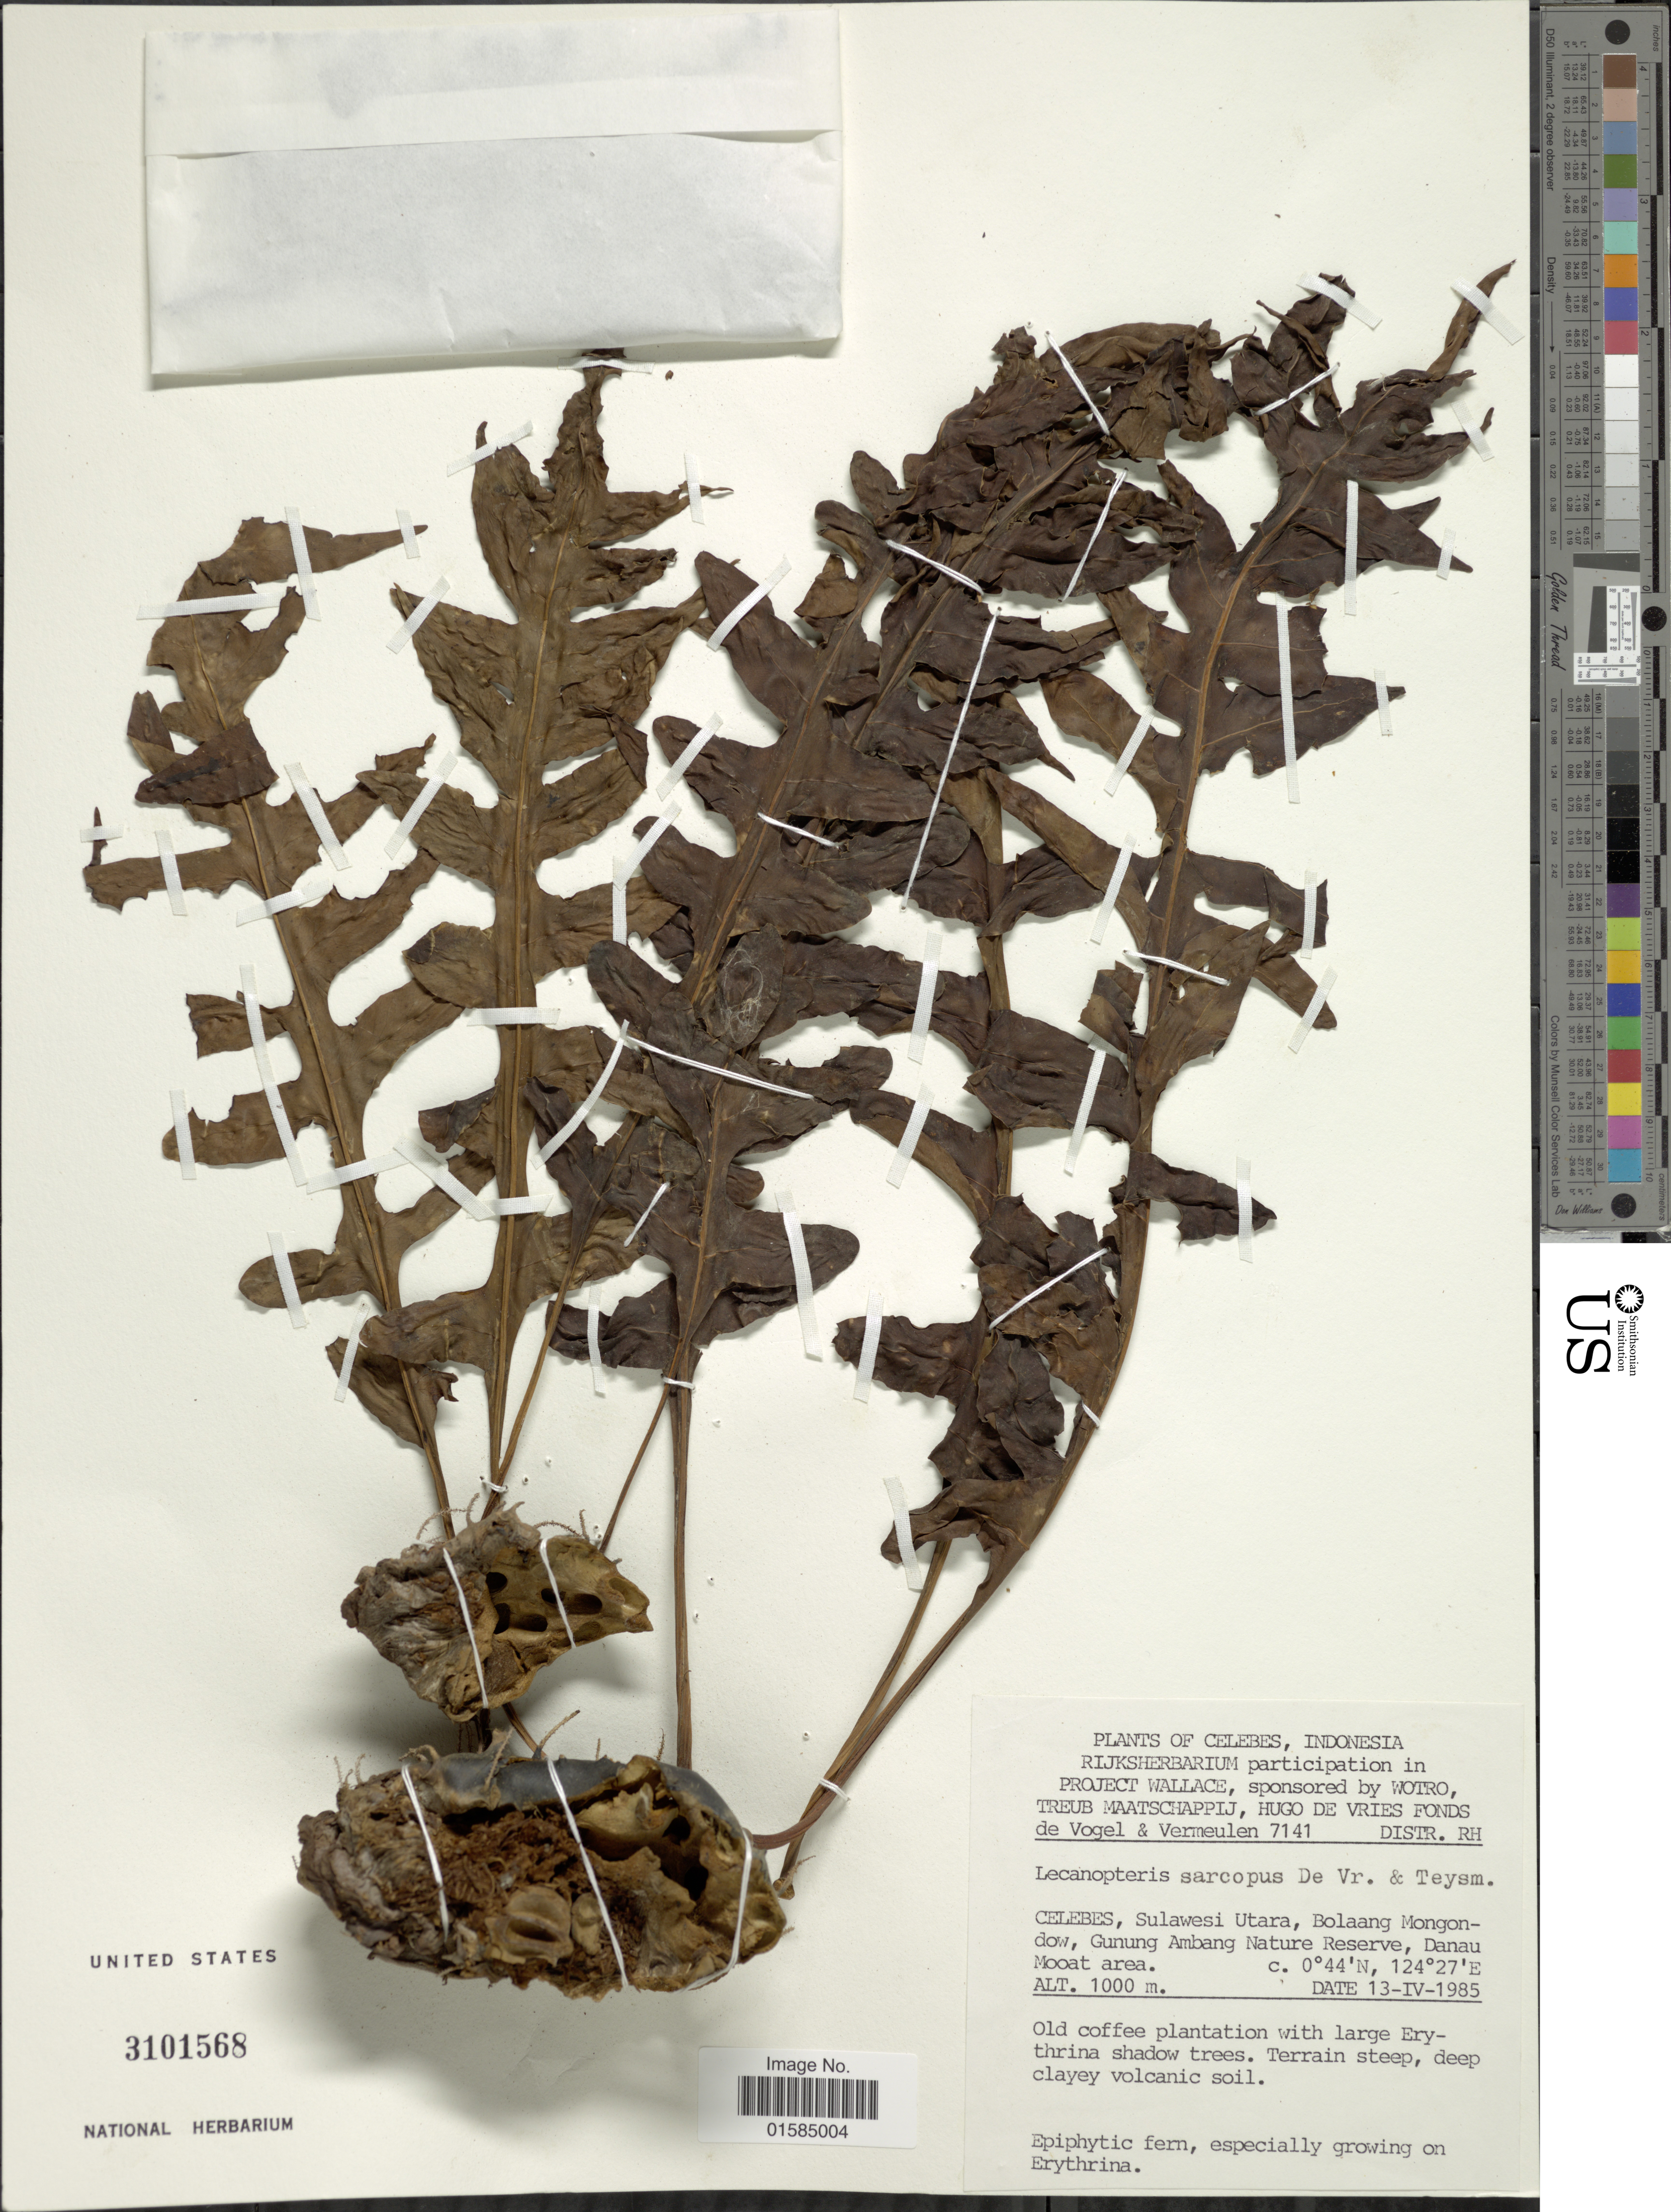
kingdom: Plantae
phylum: Tracheophyta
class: Polypodiopsida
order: Polypodiales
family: Polypodiaceae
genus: Lecanopteris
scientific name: Lecanopteris sarcopus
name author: (Teysm. & Binnend.) Copel.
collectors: De Vogel & Vermeulen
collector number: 7141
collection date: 1985-04-13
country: Indonesia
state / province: Sulawesi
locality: Celebes, Sulawesi Utara, Bolaang Mongondow, Gunung Ambang Nature Reserve, Danau Mooat area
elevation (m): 1000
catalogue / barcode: US 3101568